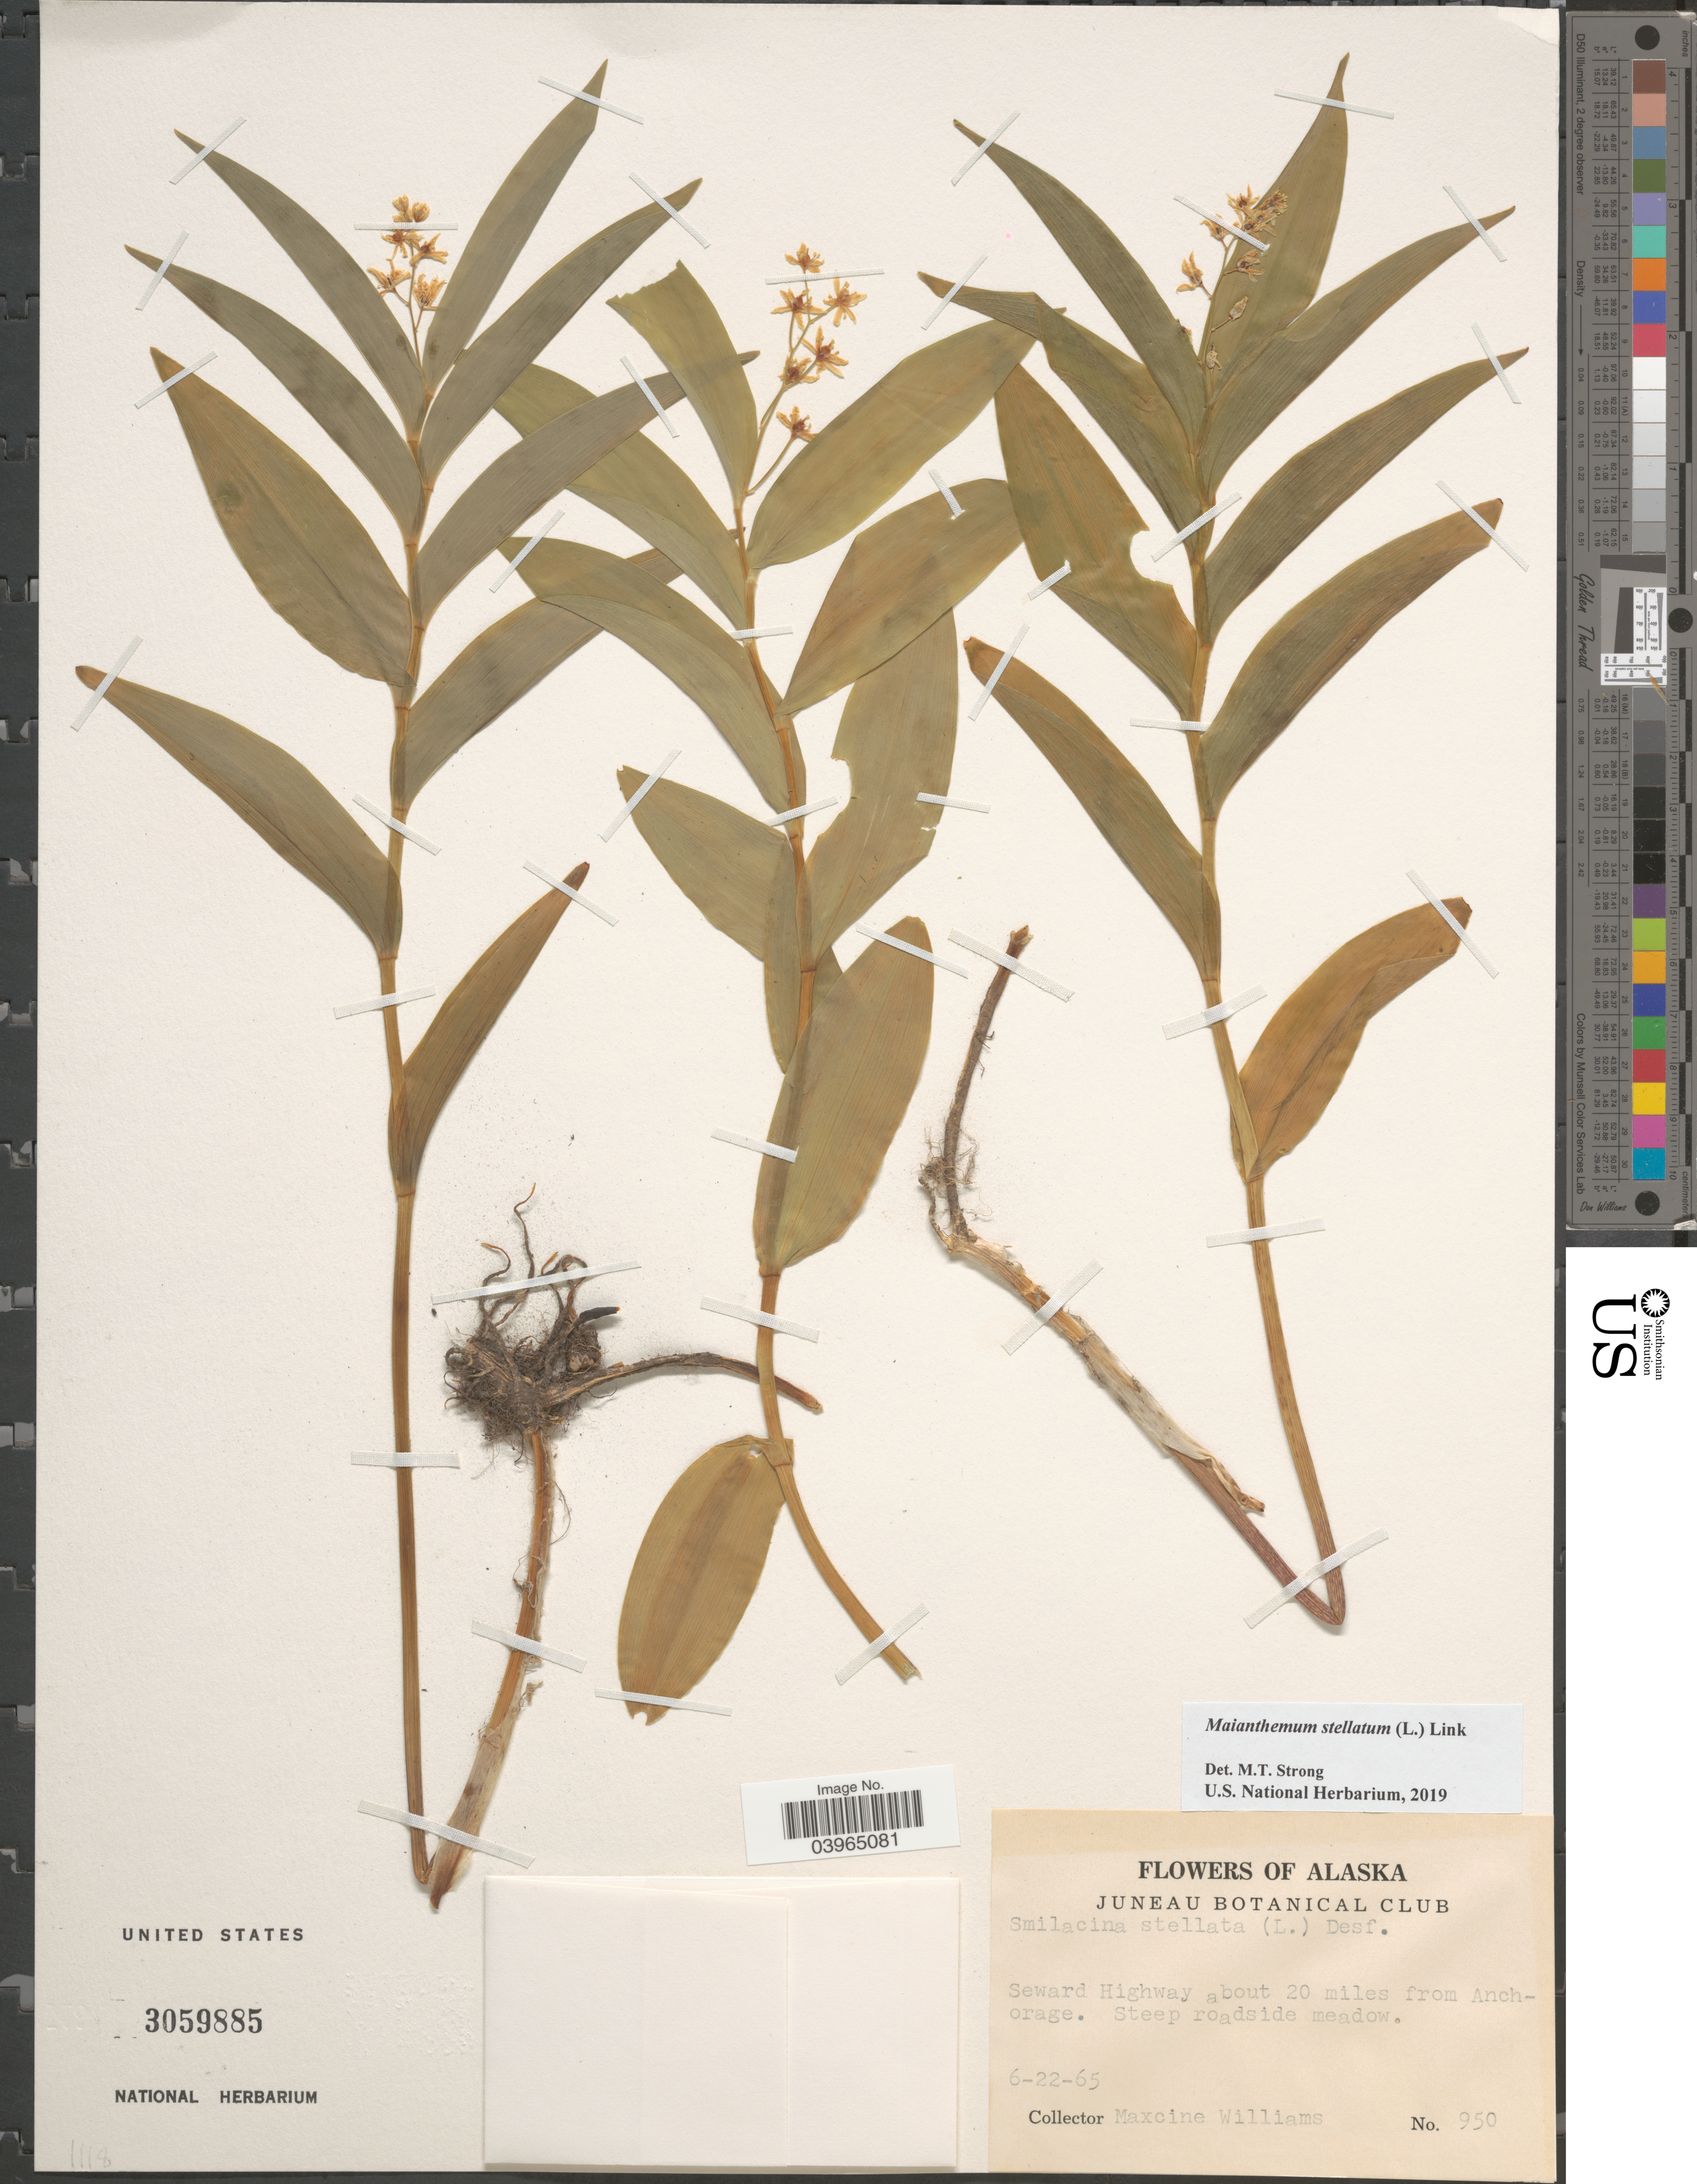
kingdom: Plantae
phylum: Tracheophyta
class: Liliopsida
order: Asparagales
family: Asparagaceae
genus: Maianthemum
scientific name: Maianthemum stellatum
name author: (L.) Link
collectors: M. Williams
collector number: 950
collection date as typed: Transcribed d/m/y: 22/6/65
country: United States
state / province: Alaska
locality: Seward Highway about 20 miles from Anchorage. Steep roadside meadow.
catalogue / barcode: US 3059885